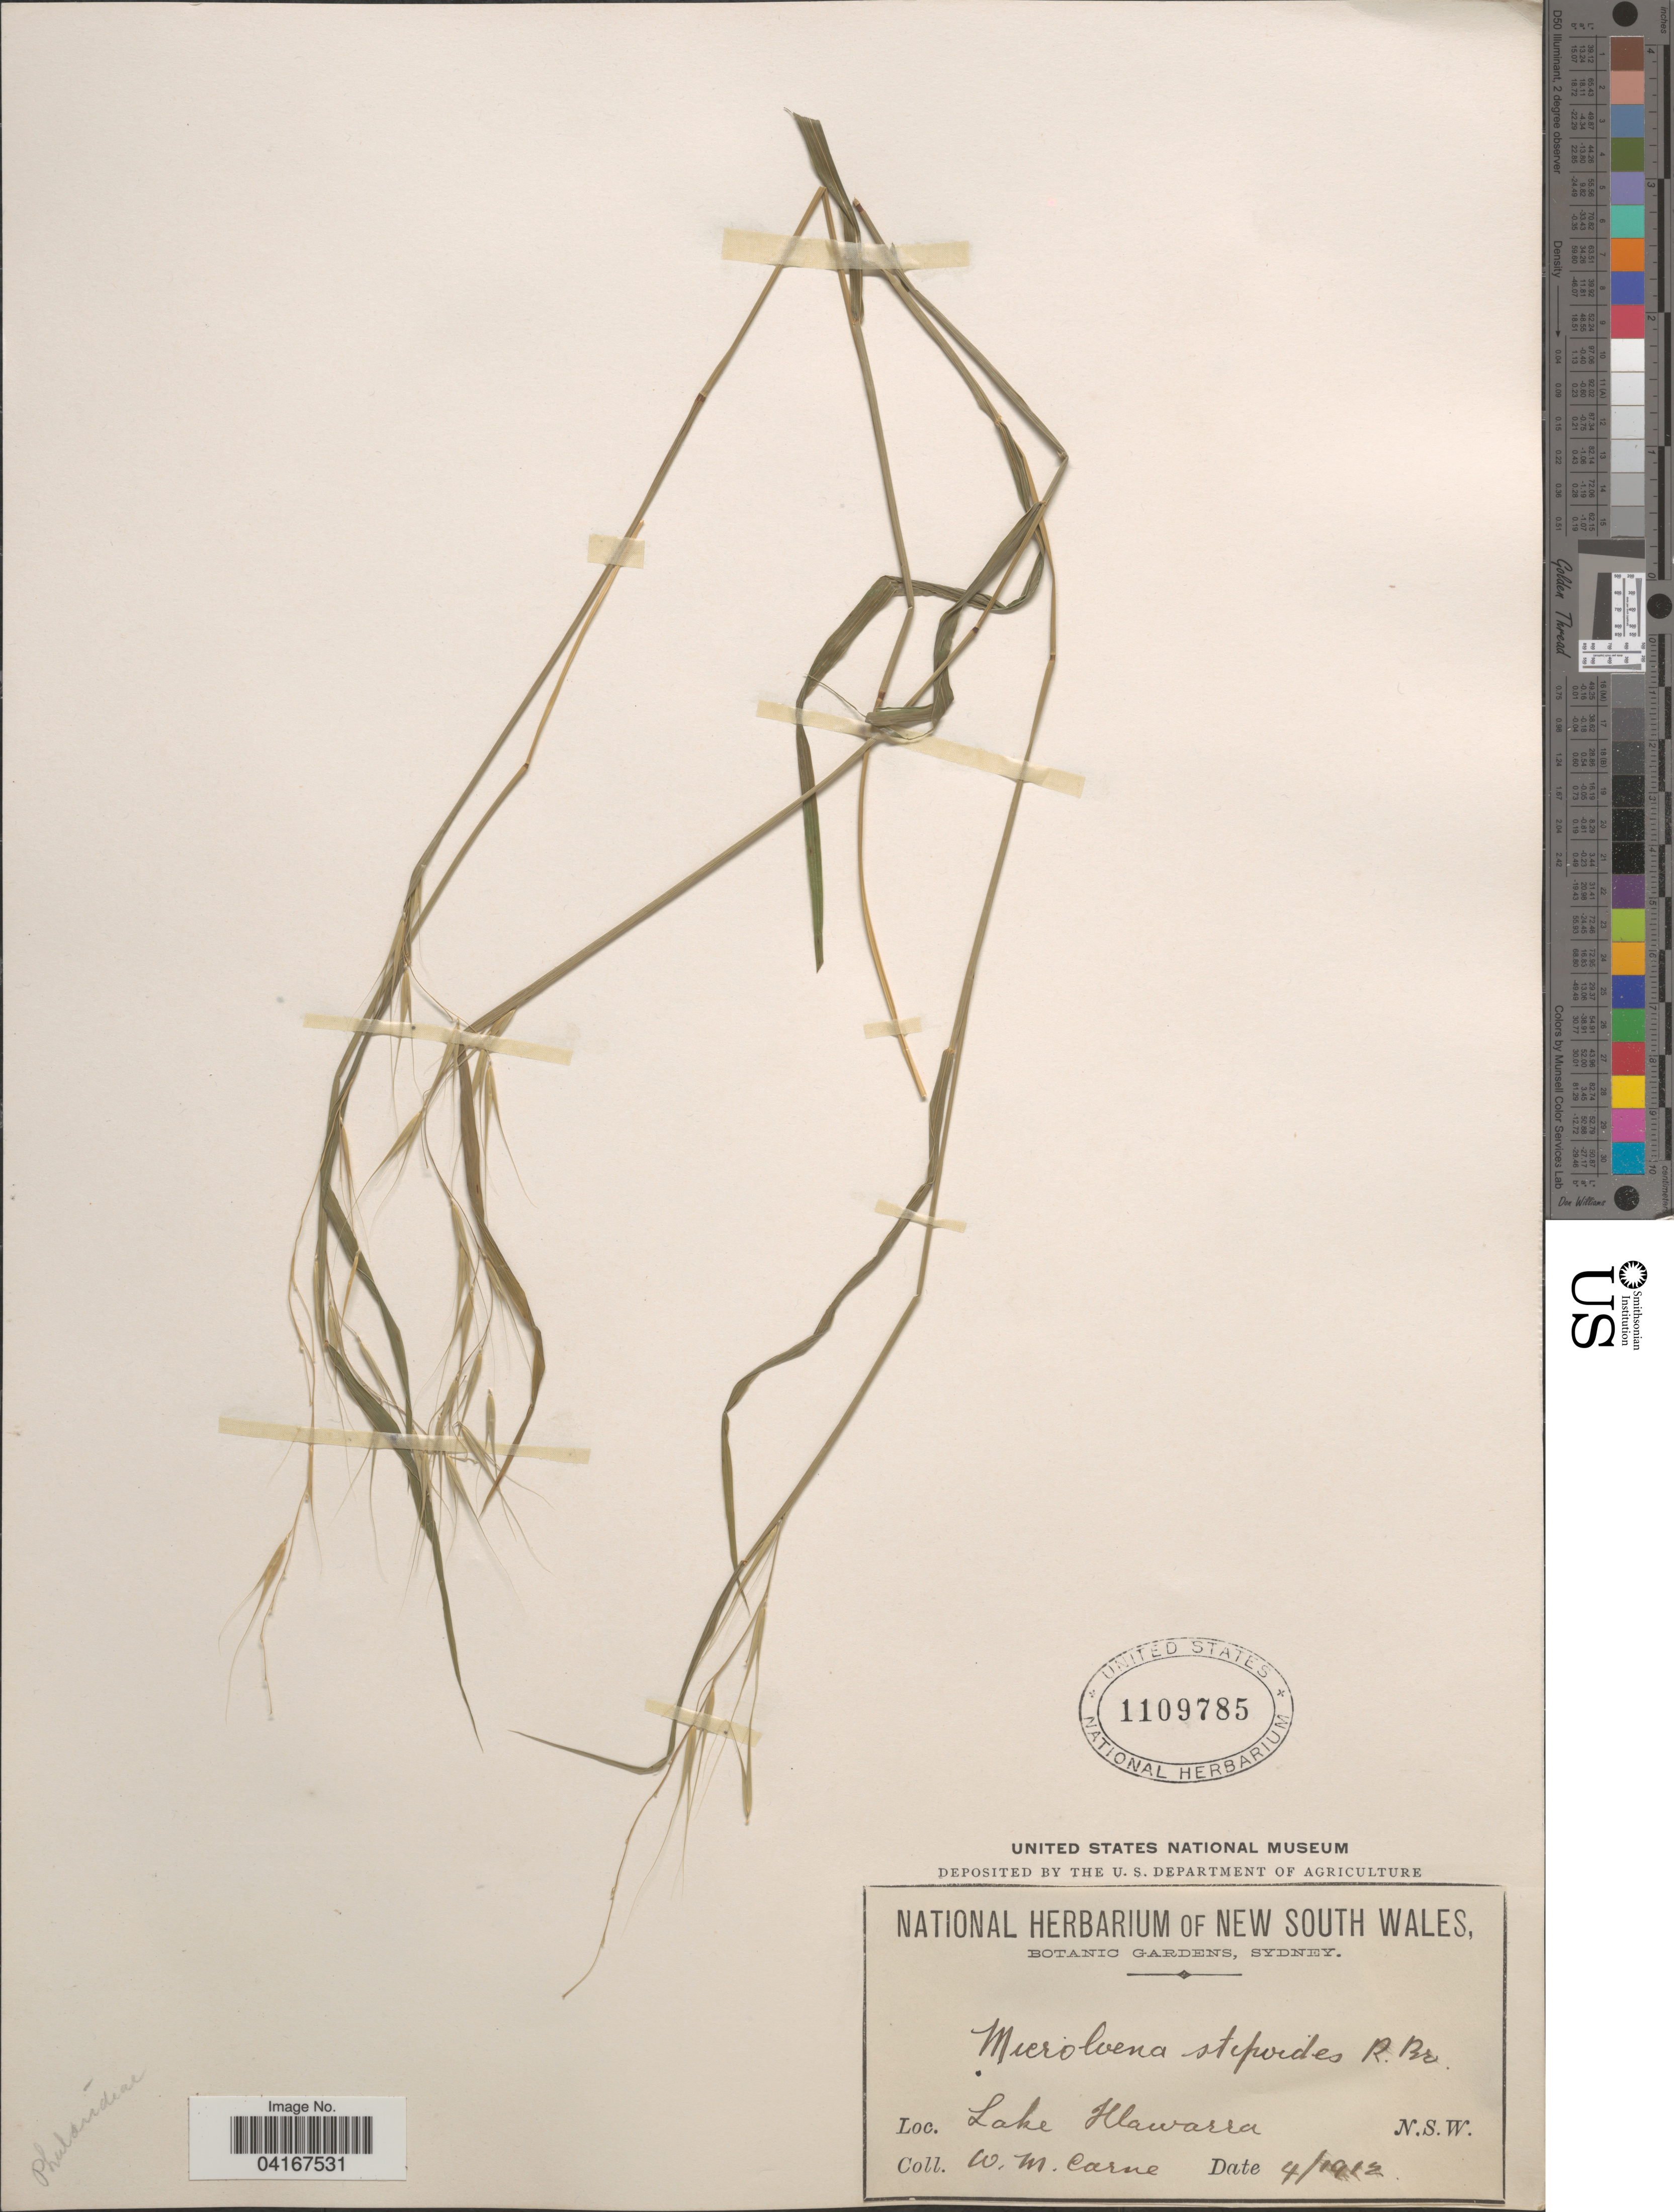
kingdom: Plantae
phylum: Tracheophyta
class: Liliopsida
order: Poales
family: Poaceae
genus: Microlaena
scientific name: Microlaena stipoides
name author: (Labill.) R. Br.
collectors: W. Carne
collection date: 1912-04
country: Australia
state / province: New South Wales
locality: Lake Hlawarra. N.S.W.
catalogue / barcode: US 1109785